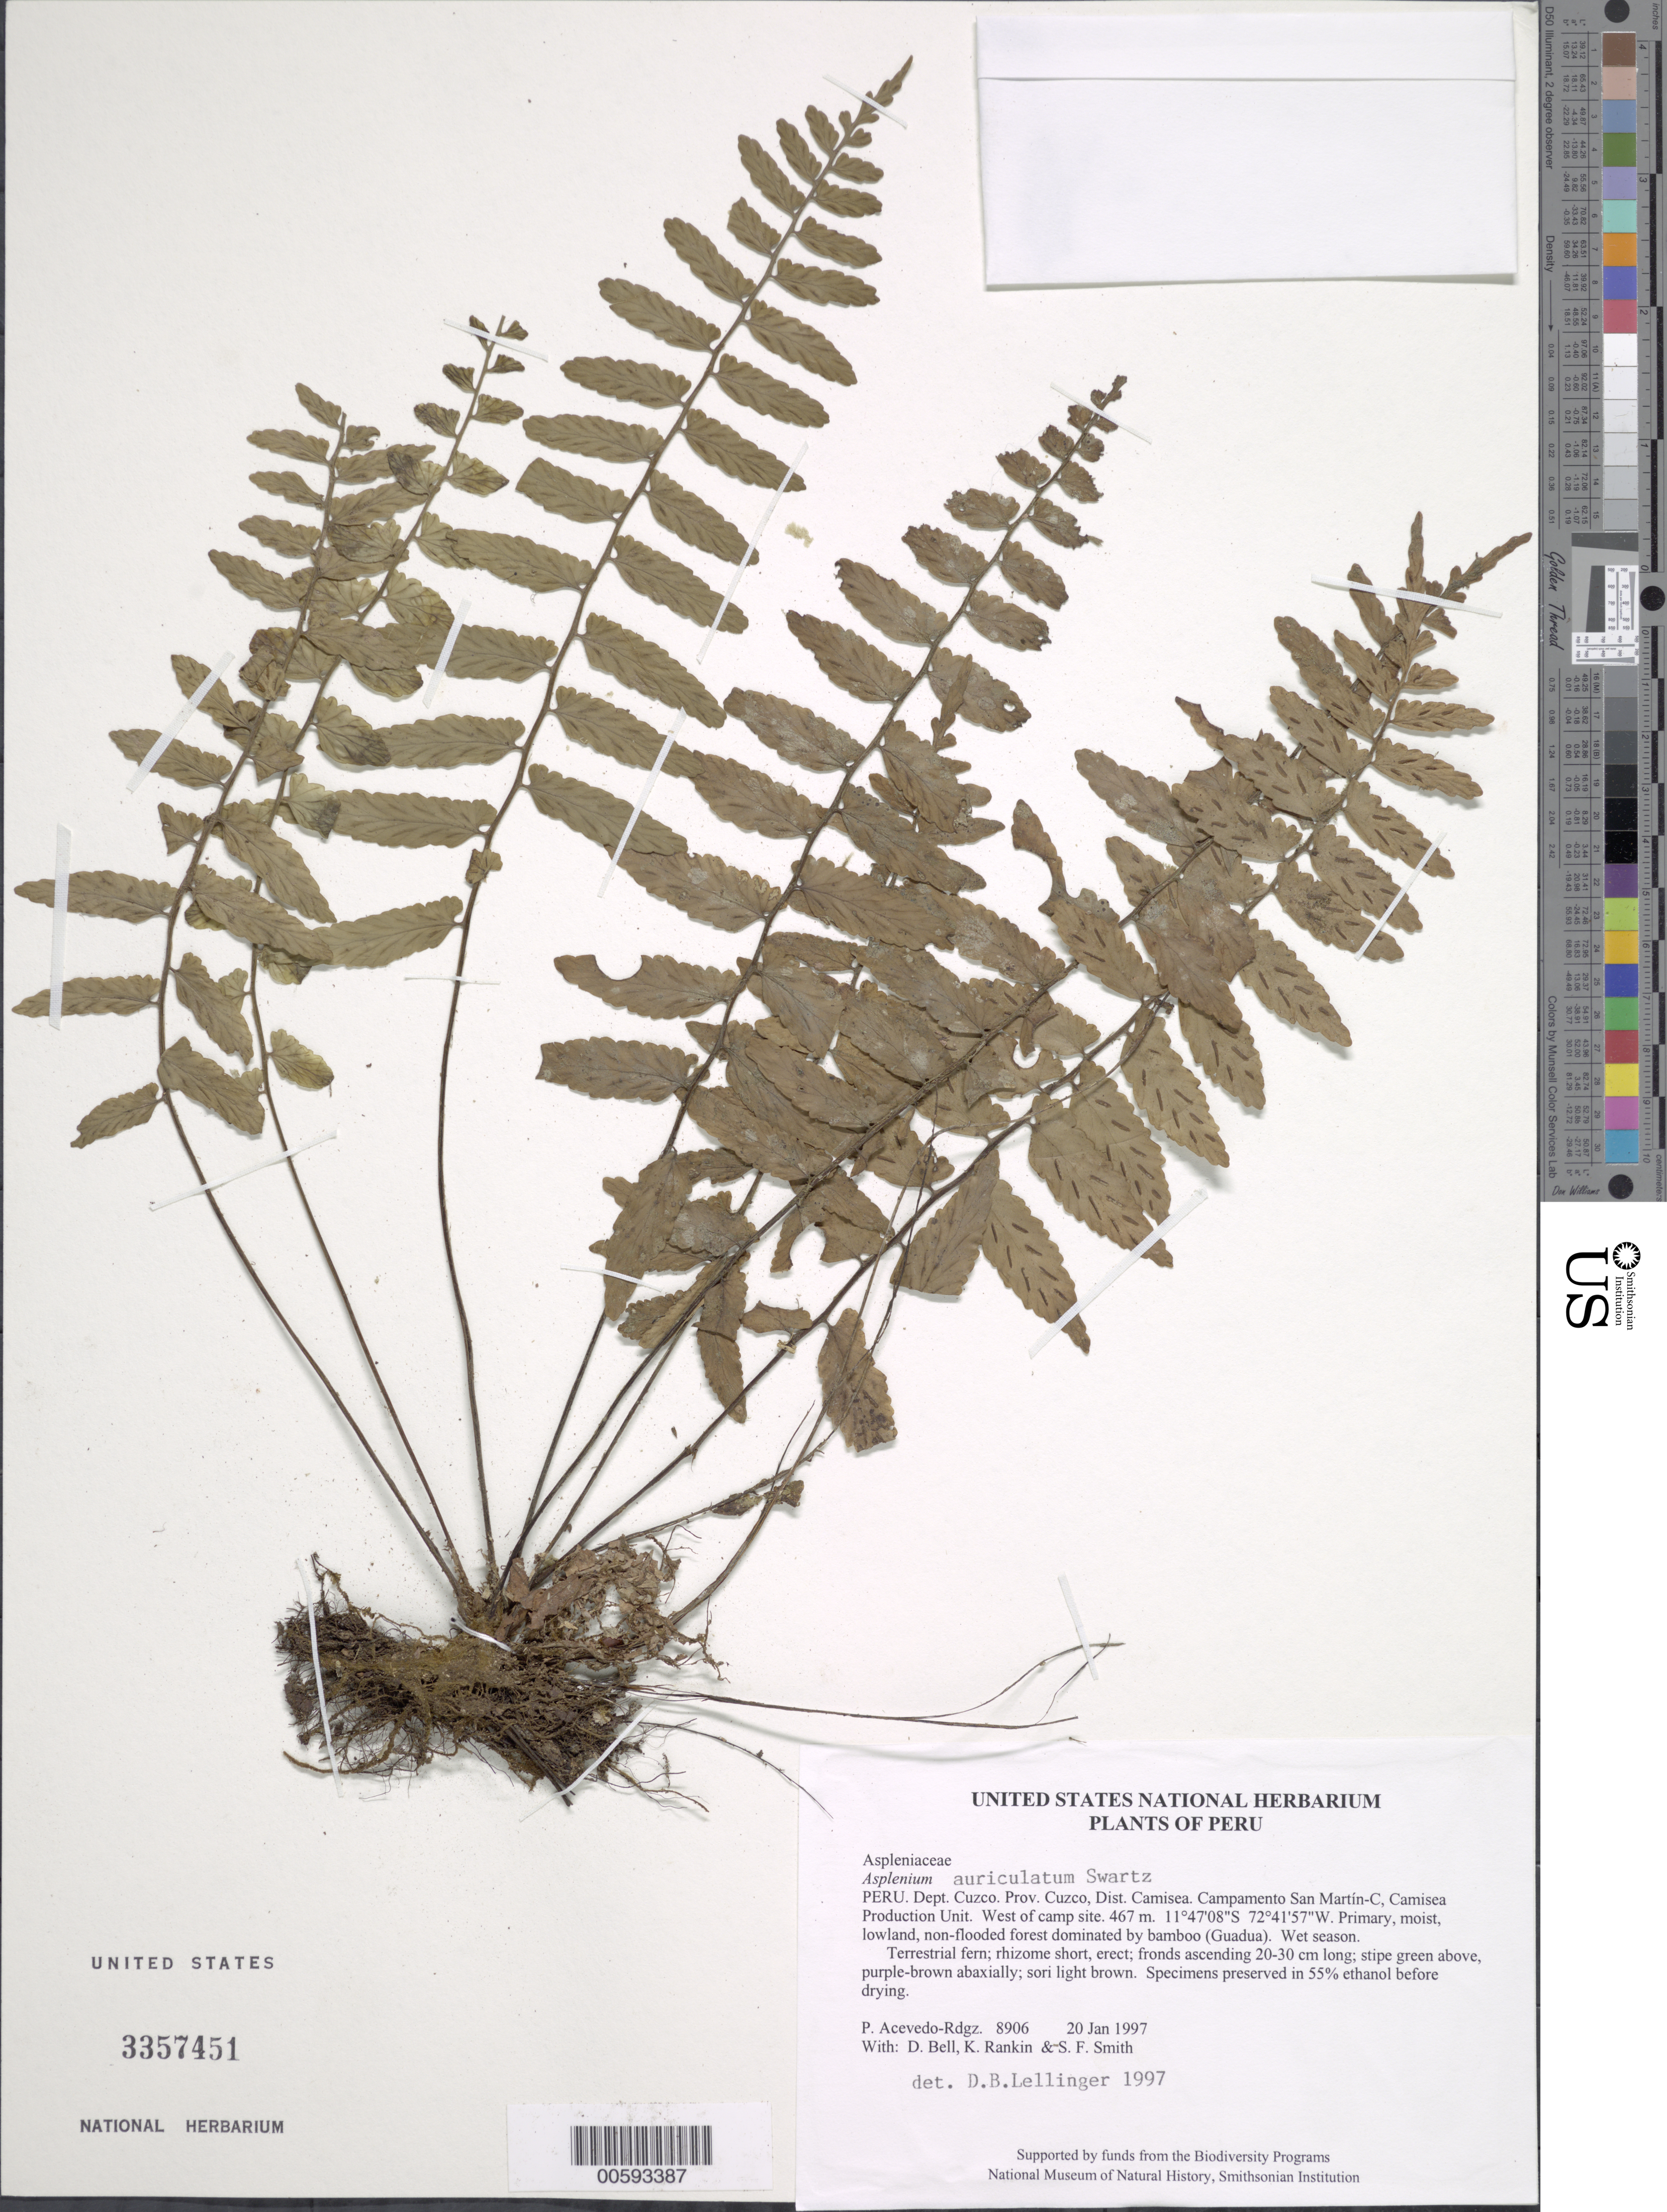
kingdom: Plantae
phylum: Tracheophyta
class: Polypodiopsida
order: Polypodiales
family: Aspleniaceae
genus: Asplenium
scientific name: Asplenium auriculatum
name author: Sw.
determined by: Lellinger, David B., (BOT), Smithsonian Institution - National Museum of Natural History (UNITED STATES)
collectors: P. Acevedo-Rodr., D. A. Bell, K. B. Rankin & S.F. Smith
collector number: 8906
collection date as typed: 20 Jan 1997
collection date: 1997-01-20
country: Peru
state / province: Cusco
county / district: Cusco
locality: Districto Camisea, Campamento San Martín-C, Camisea Production Unit. West of camp site.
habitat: Primary, moist, lowland, non-flooded forest dominated by bamboo (Guadua). Wet season.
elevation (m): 467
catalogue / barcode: US 3357451